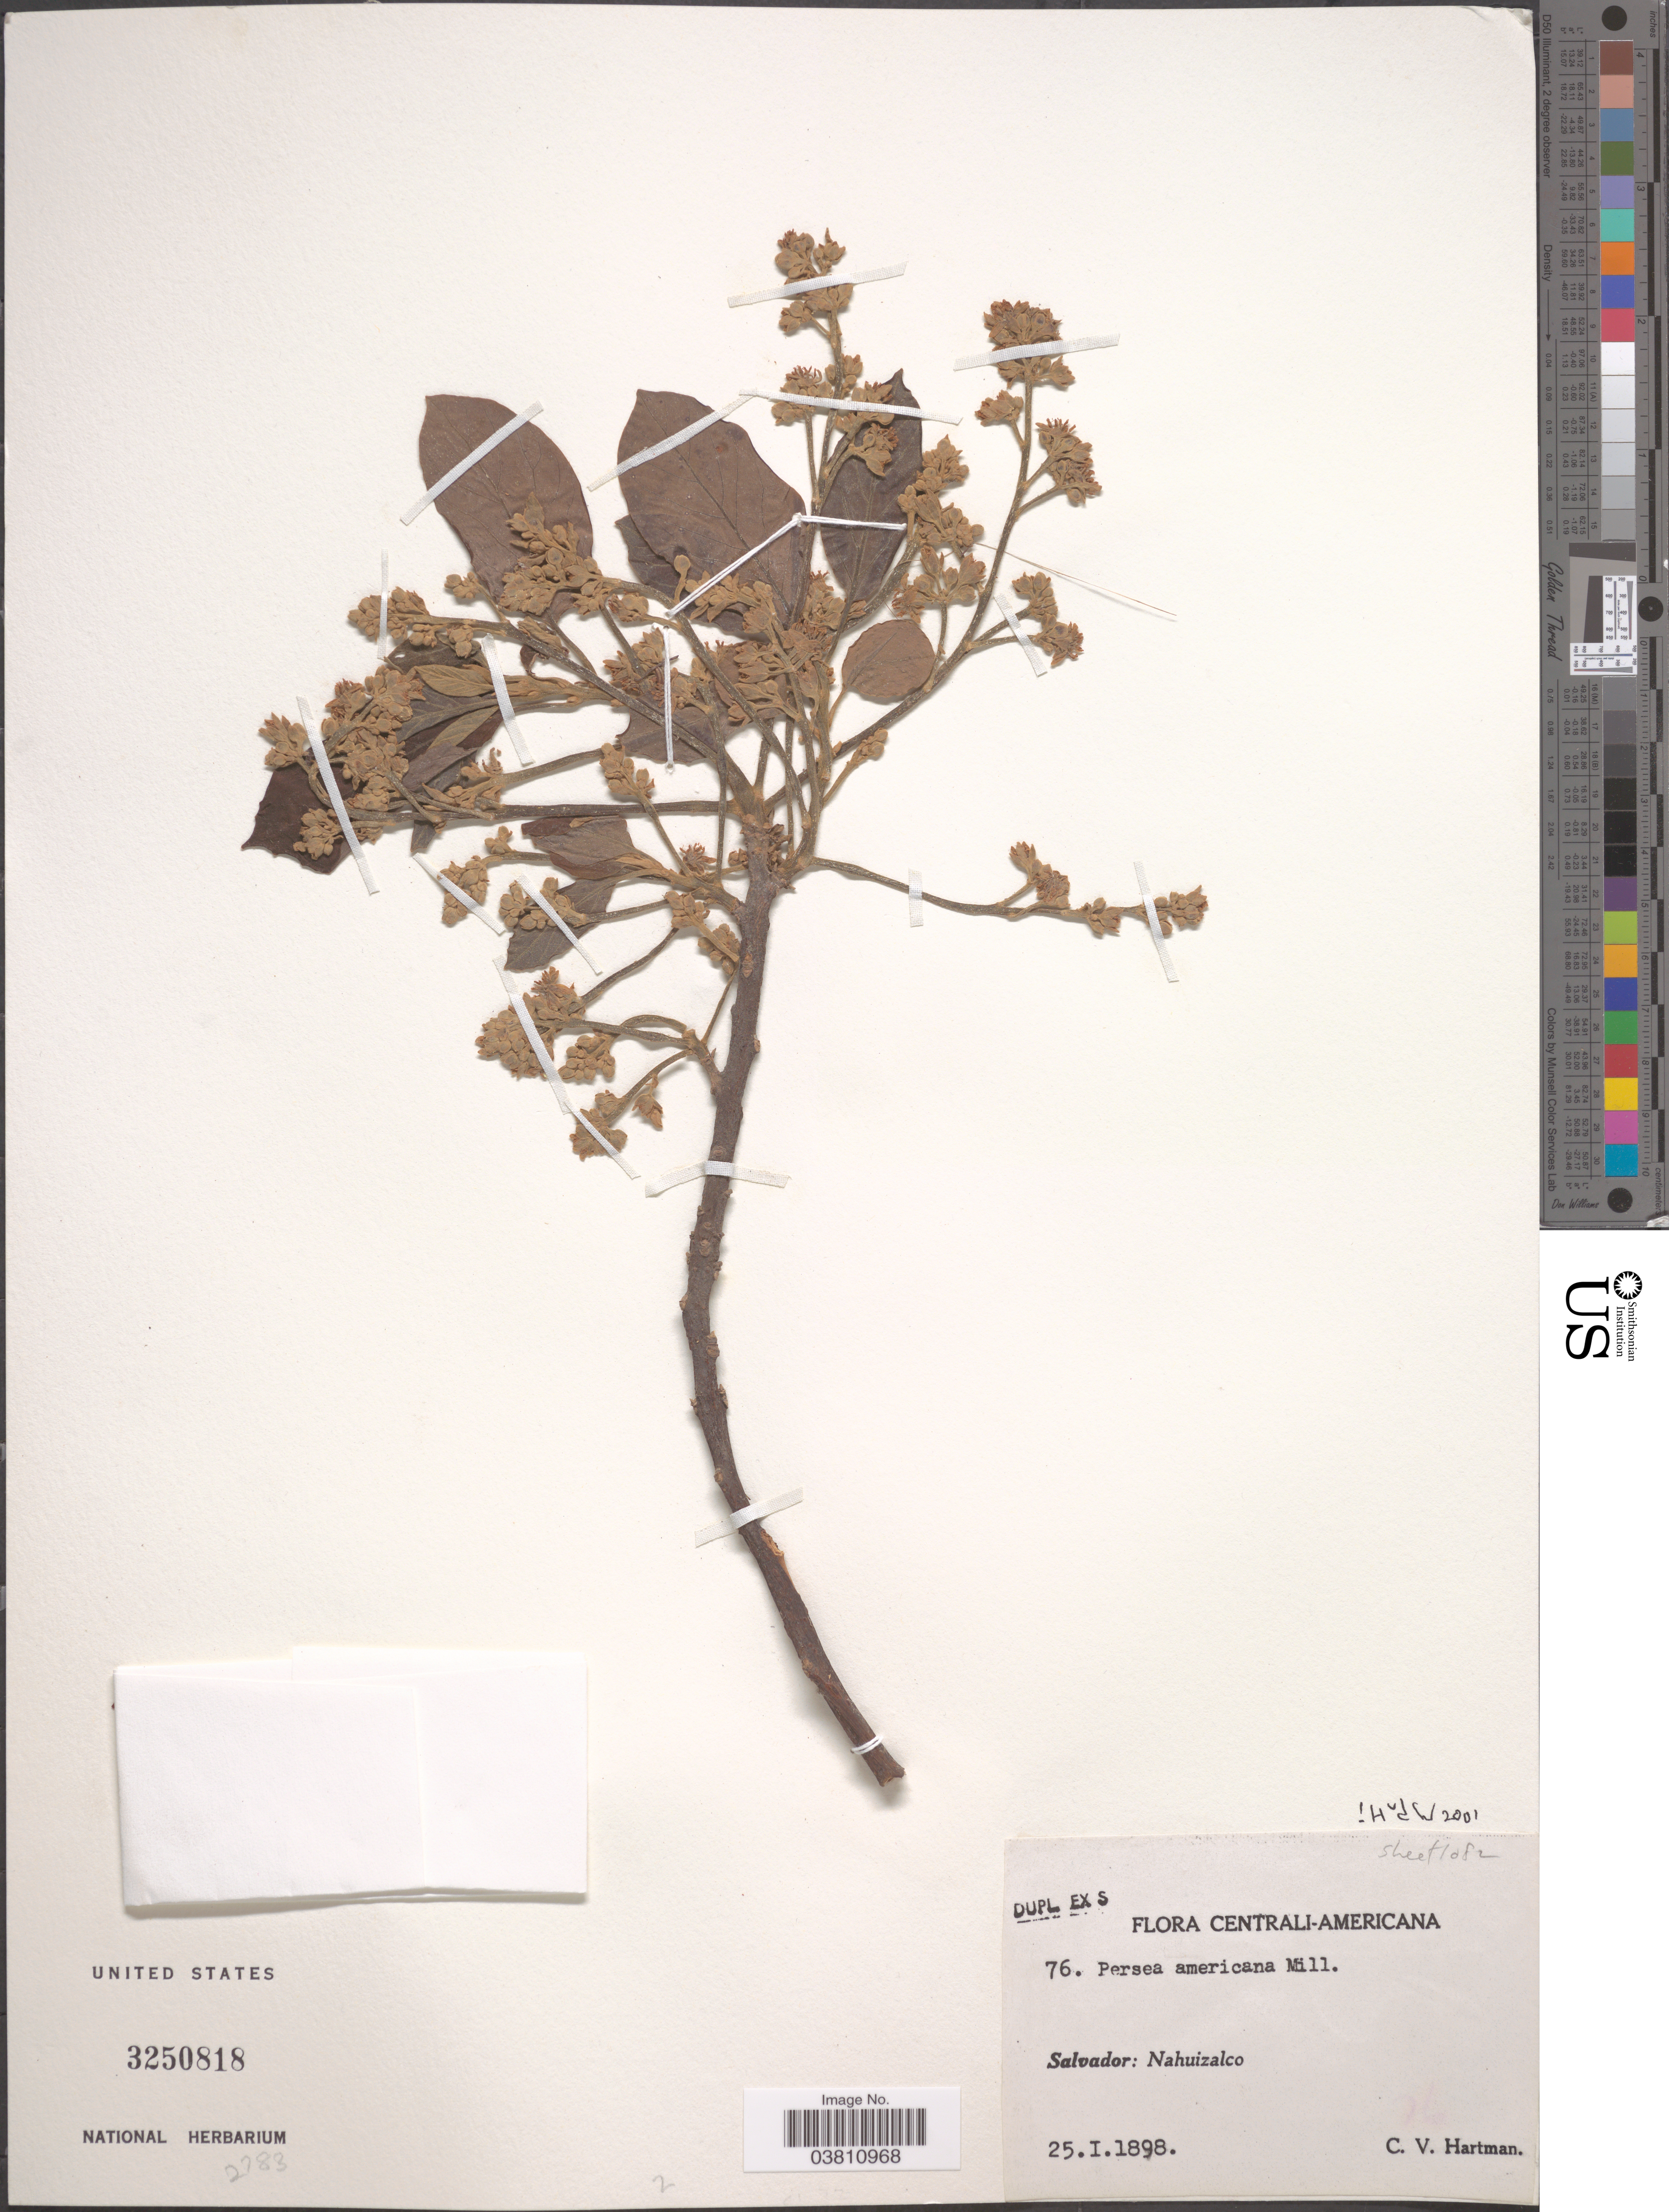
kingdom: Plantae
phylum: Tracheophyta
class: Magnoliopsida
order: Laurales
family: Lauraceae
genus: Persea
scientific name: Persea americana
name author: Mill.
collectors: C. V. Hartman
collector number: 76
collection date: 1898-01-25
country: El Salvador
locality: Salvador: Nahuizalco.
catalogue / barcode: US 3250818